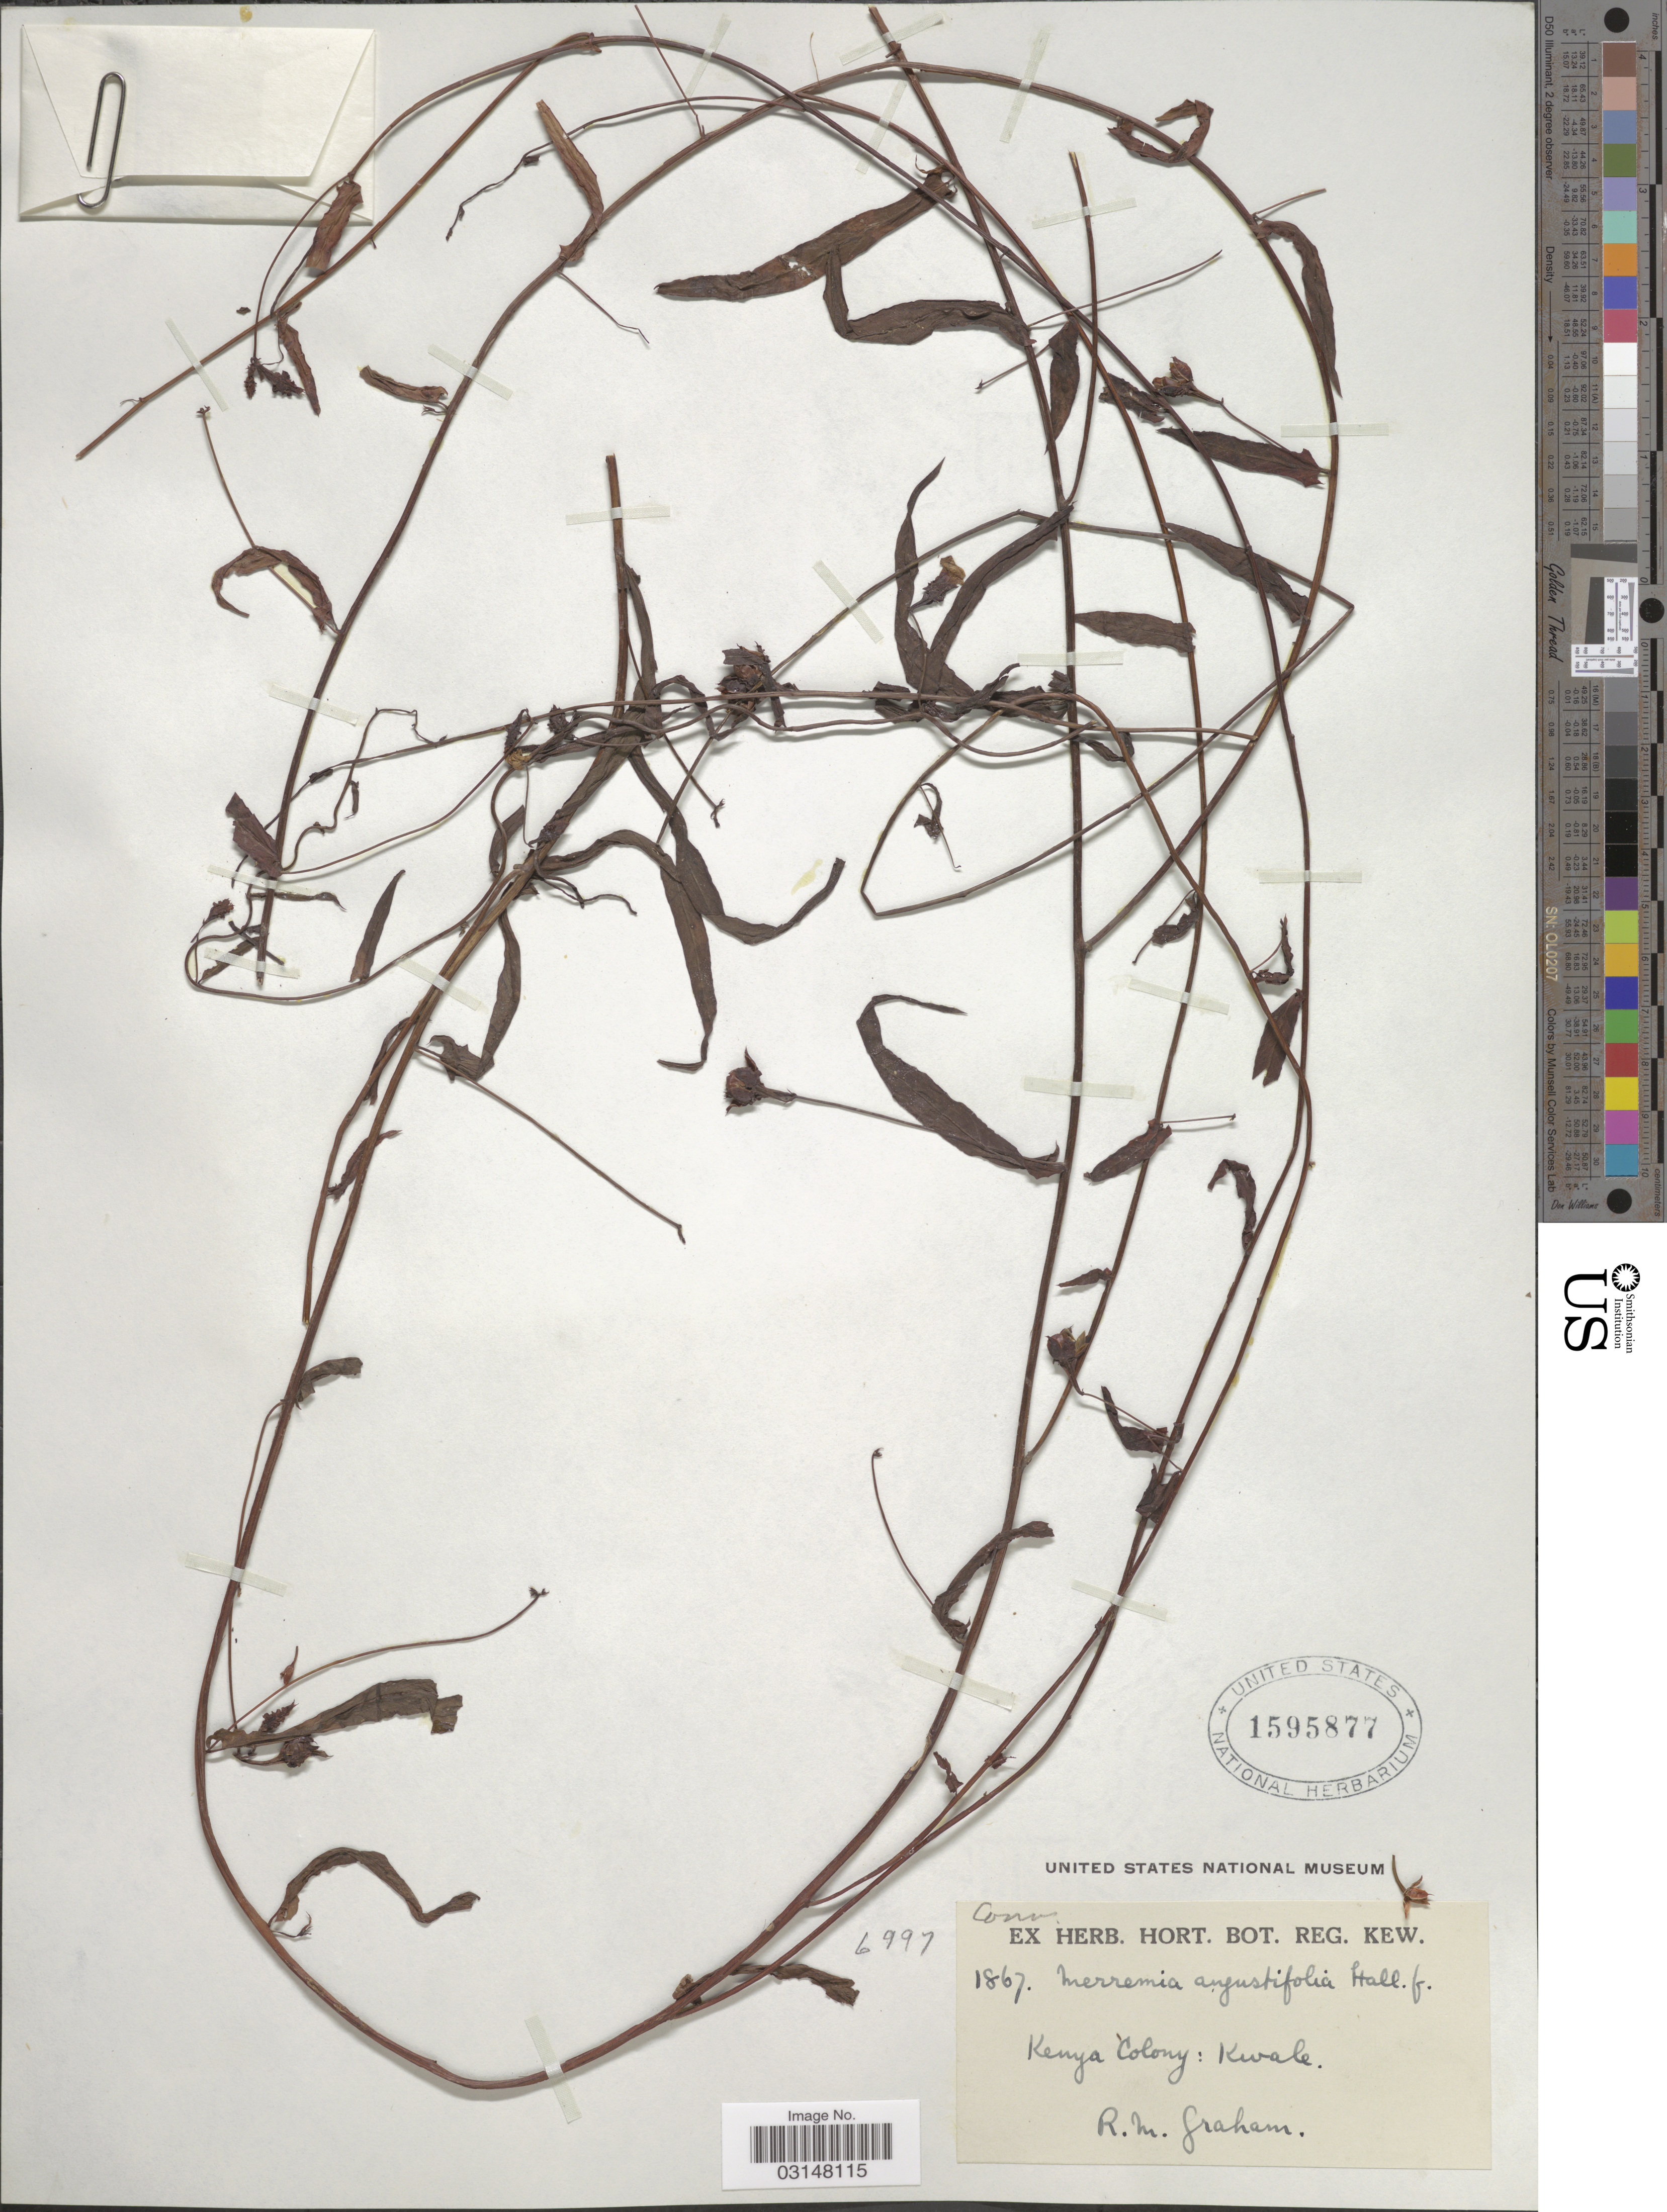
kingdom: Plantae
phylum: Tracheophyta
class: Magnoliopsida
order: Solanales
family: Convolvulaceae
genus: Xenostegia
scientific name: Xenostegia alatipes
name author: (Dammer) A. R. Simões & Staples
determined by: Strong, Mark T., (BOT), Smithsonian Institution - National Museum of Natural History (UNITED STATES)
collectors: R. M. Graham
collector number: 1867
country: Kenya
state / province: Kwale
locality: Kenya Colony.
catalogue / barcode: US 1595877